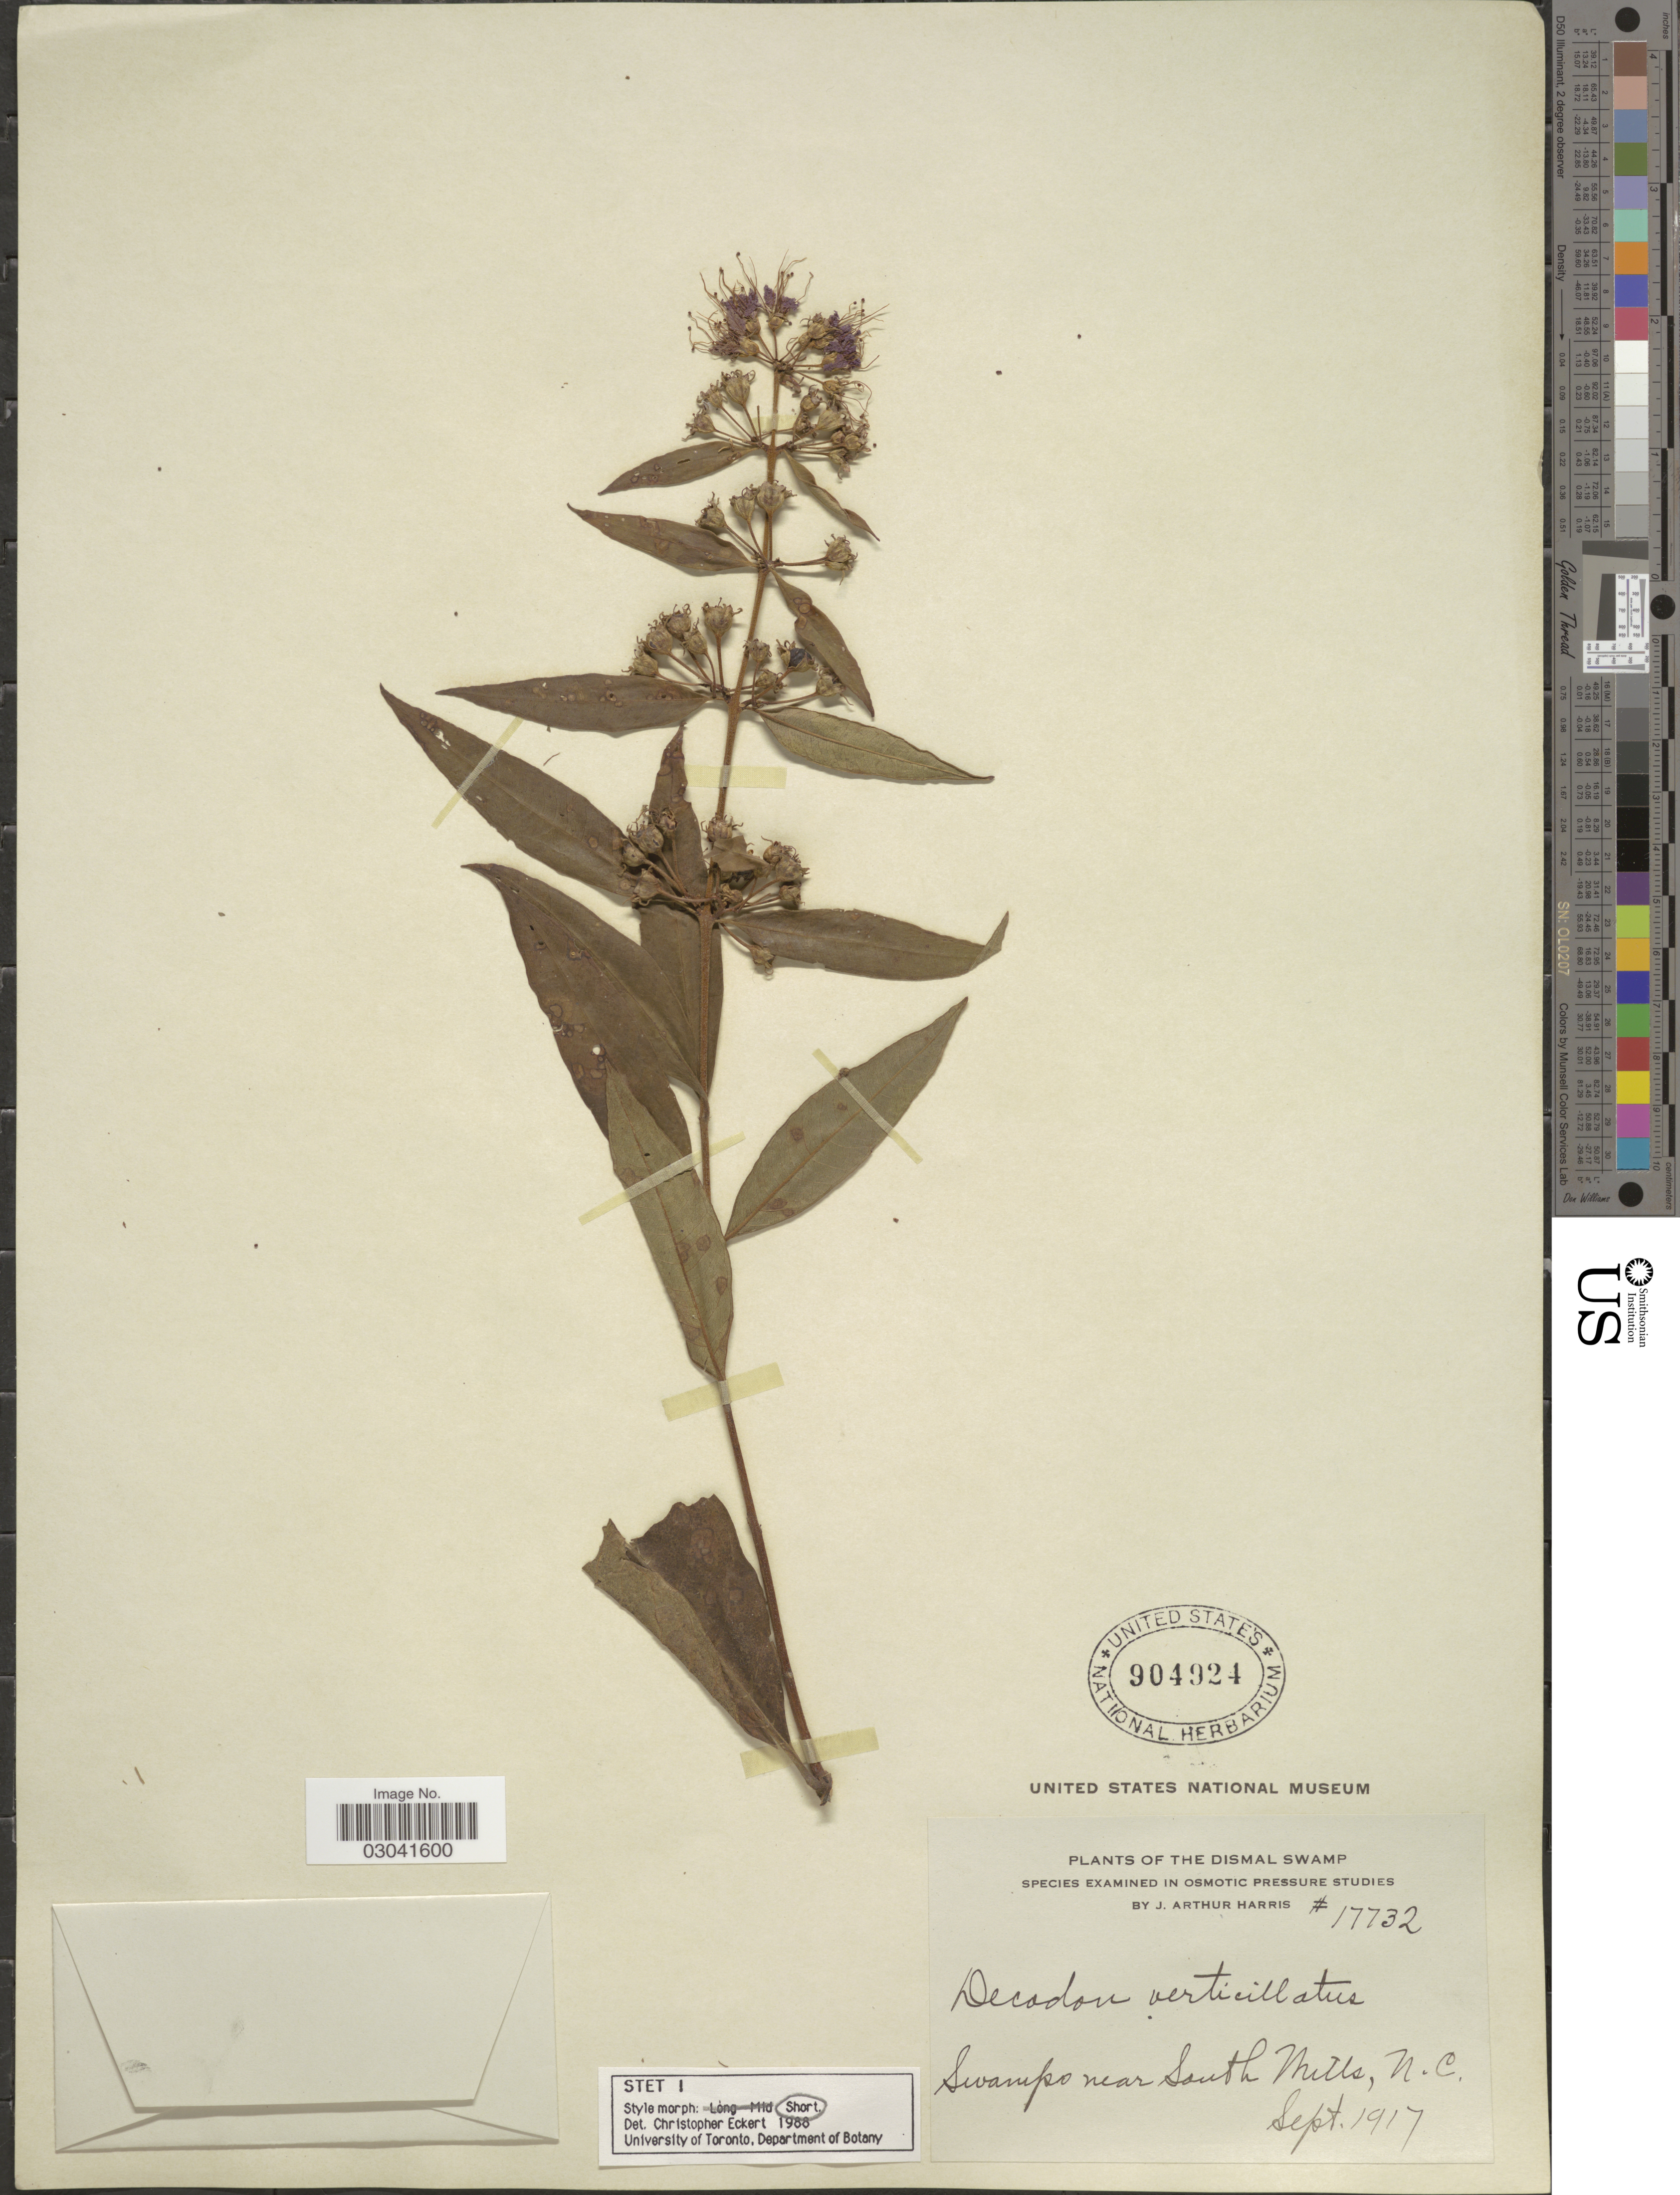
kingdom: Plantae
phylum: Tracheophyta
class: Magnoliopsida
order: Myrtales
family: Lythraceae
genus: Decodon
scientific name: Decodon verticillatus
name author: (L.) Elliott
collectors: J. A. Harris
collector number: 17732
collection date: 1917-09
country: United States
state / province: North Carolina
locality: The Dismal Swamp. Swamps near South Mills.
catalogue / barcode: US 904924